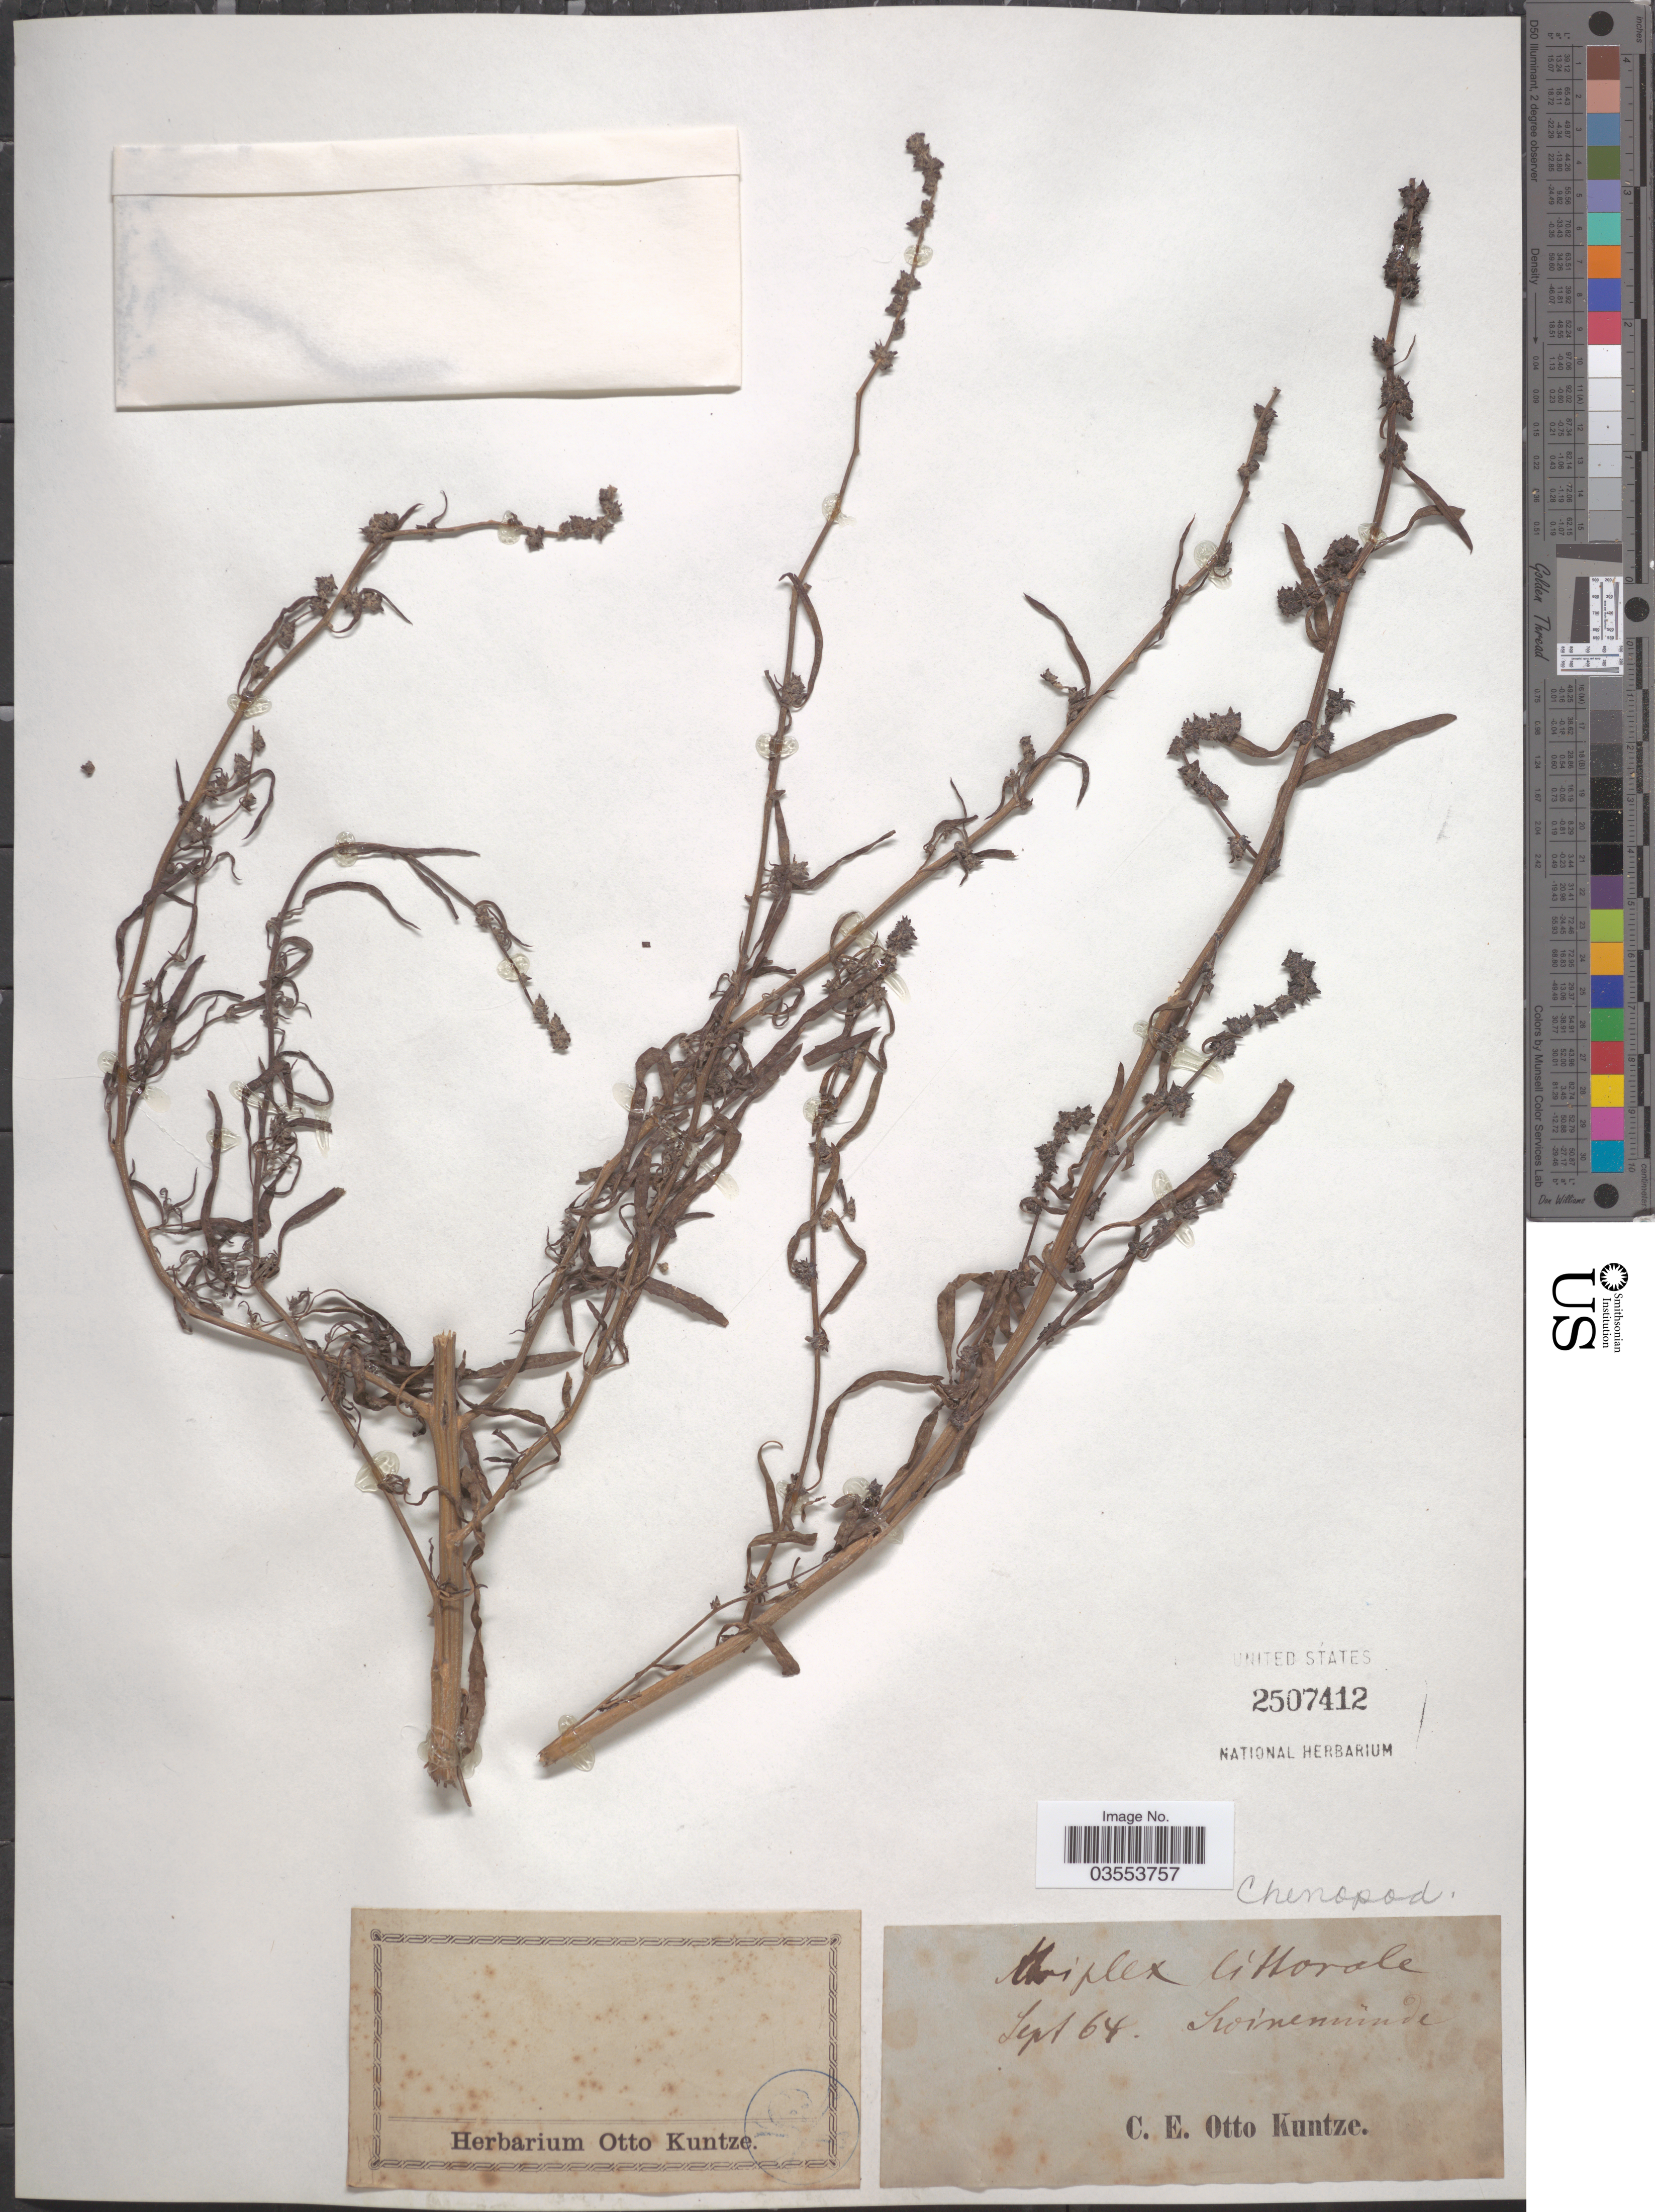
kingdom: Plantae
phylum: Tracheophyta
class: Magnoliopsida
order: Caryophyllales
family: Amaranthaceae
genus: Atriplex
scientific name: Atriplex littoralis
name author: L.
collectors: C.E.O. Kuntze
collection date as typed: Transcribed d/m/y: /9/64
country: Poland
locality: Swinemünde.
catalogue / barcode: US 2507412